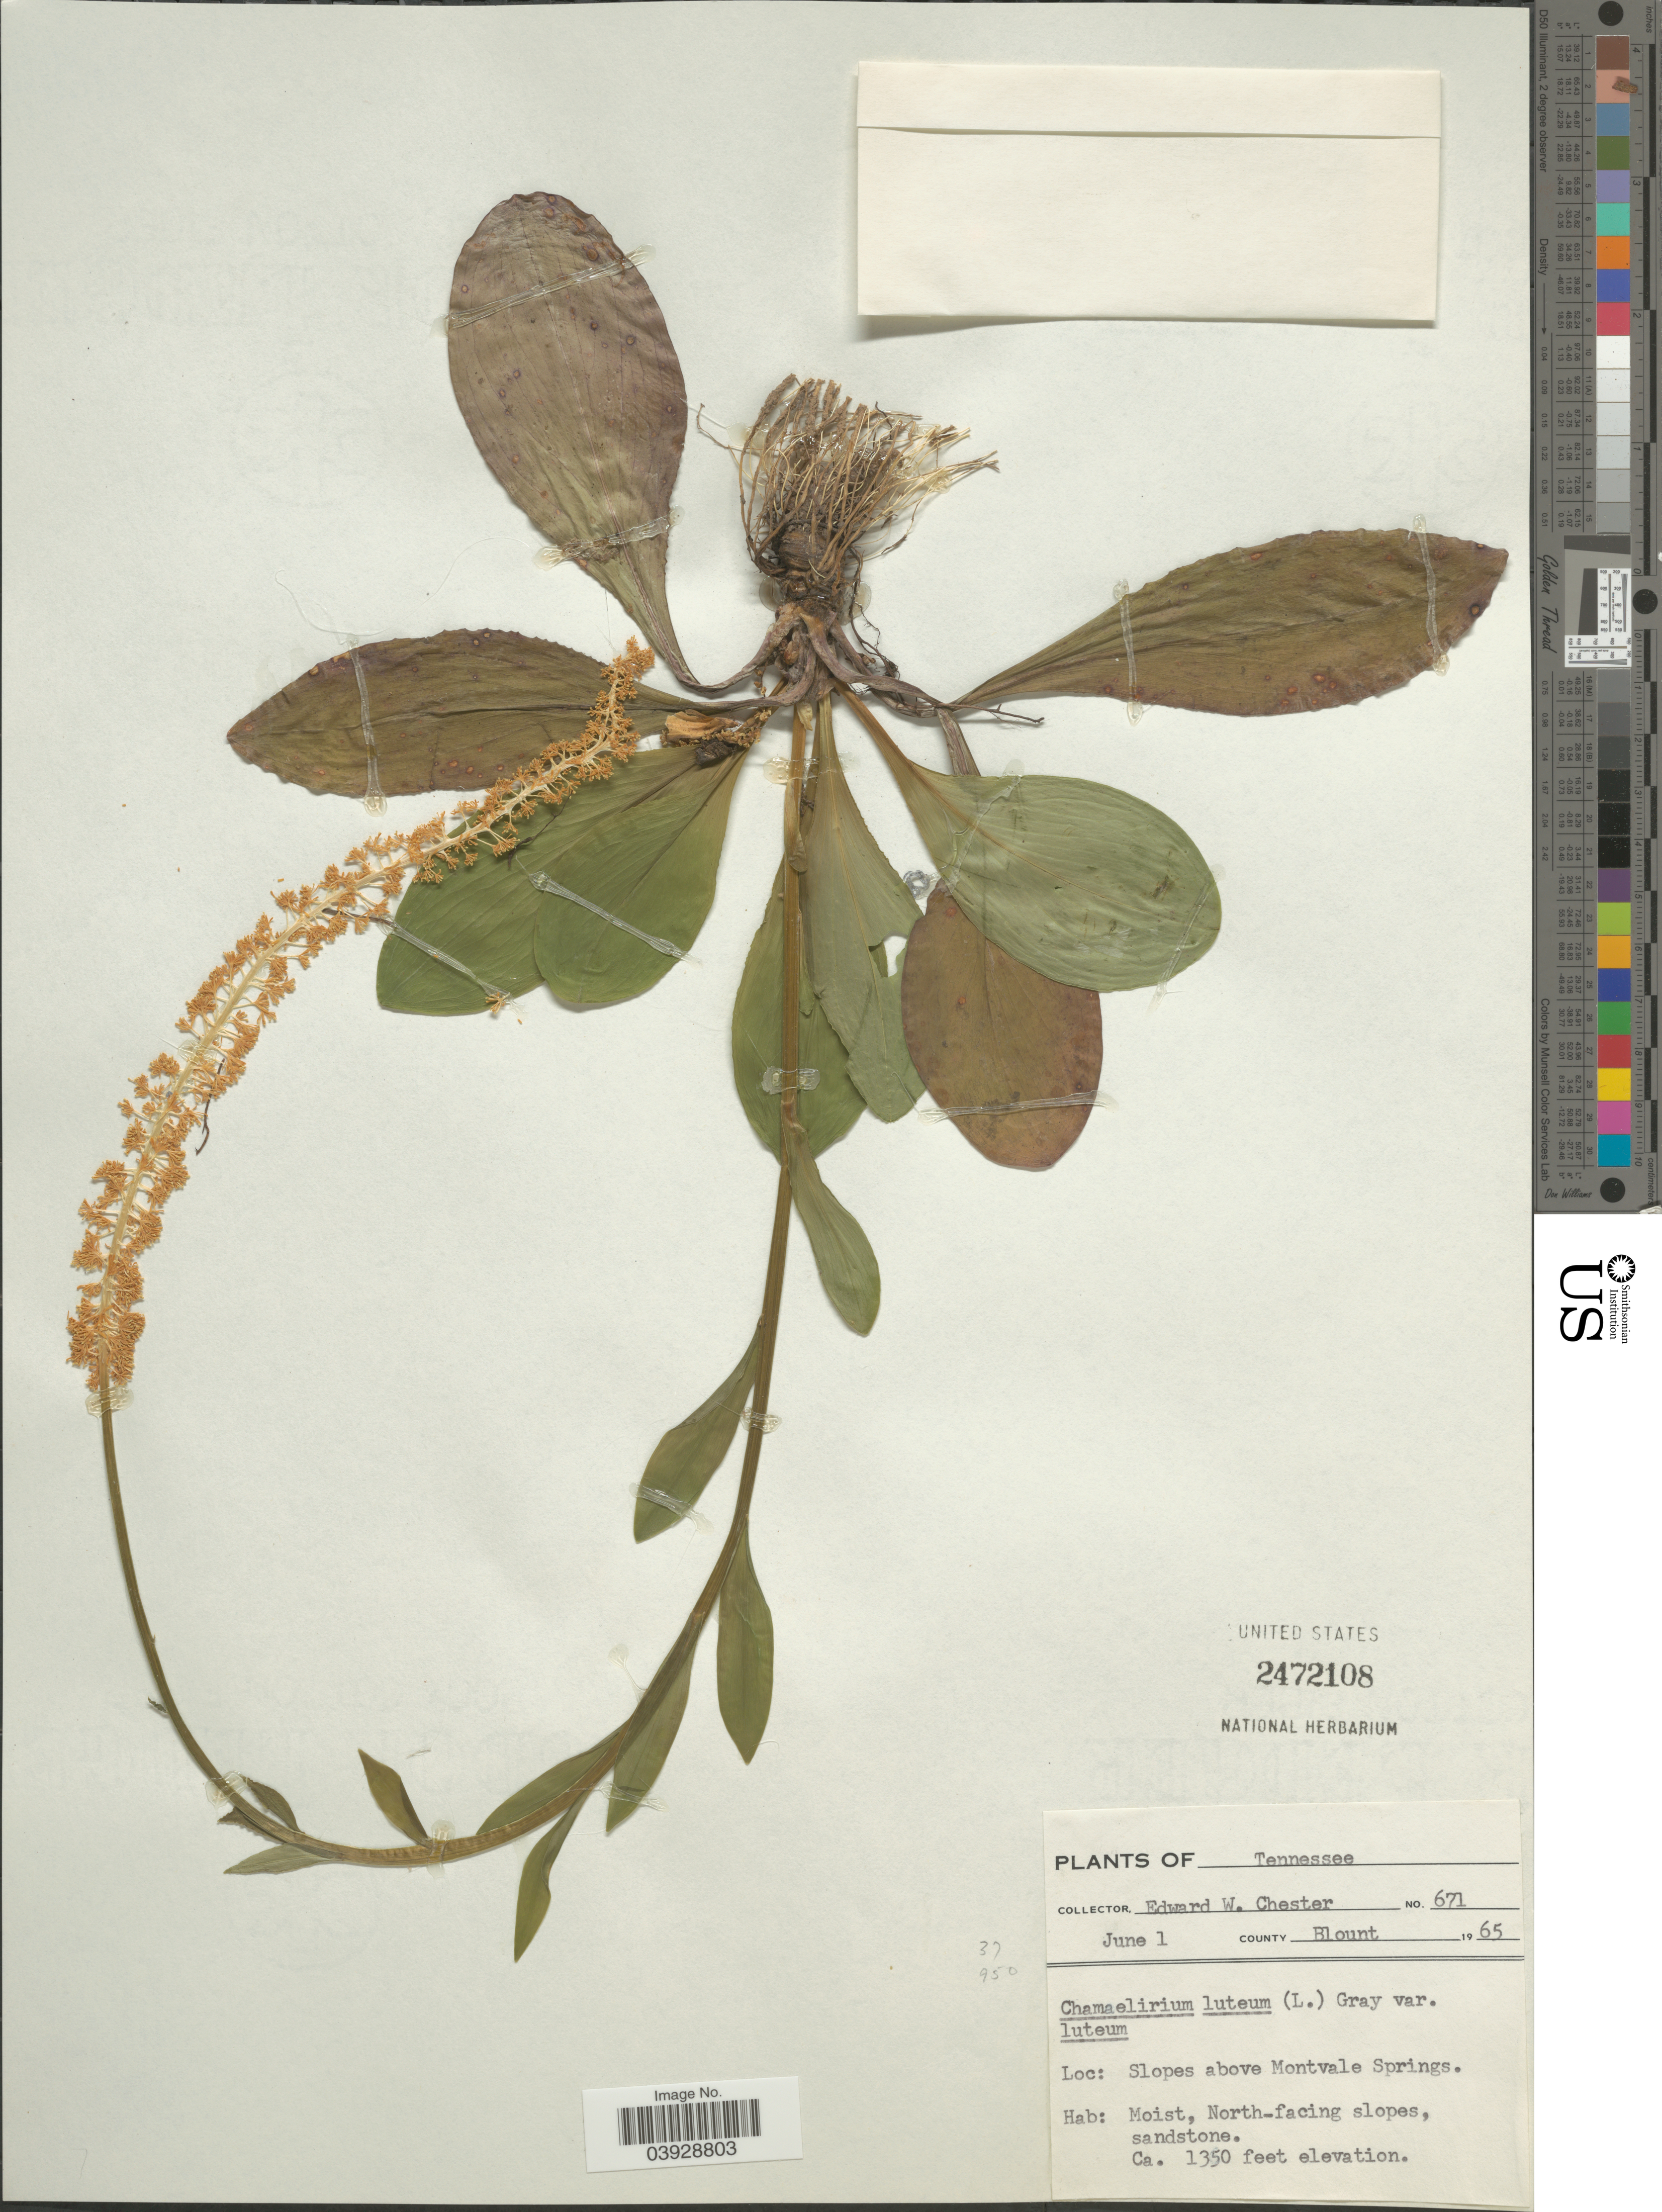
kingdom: Plantae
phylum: Tracheophyta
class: Liliopsida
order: Liliales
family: Melanthiaceae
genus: Chamaelirium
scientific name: Chamaelirium luteum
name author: (L.) A. Gray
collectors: E. W. Chester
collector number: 671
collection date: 1965-06-01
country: United States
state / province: Tennessee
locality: County Blount. Slopes above Montvale Springs. Moist, North-facing slopes, sandstone.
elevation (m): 411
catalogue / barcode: US 2472108